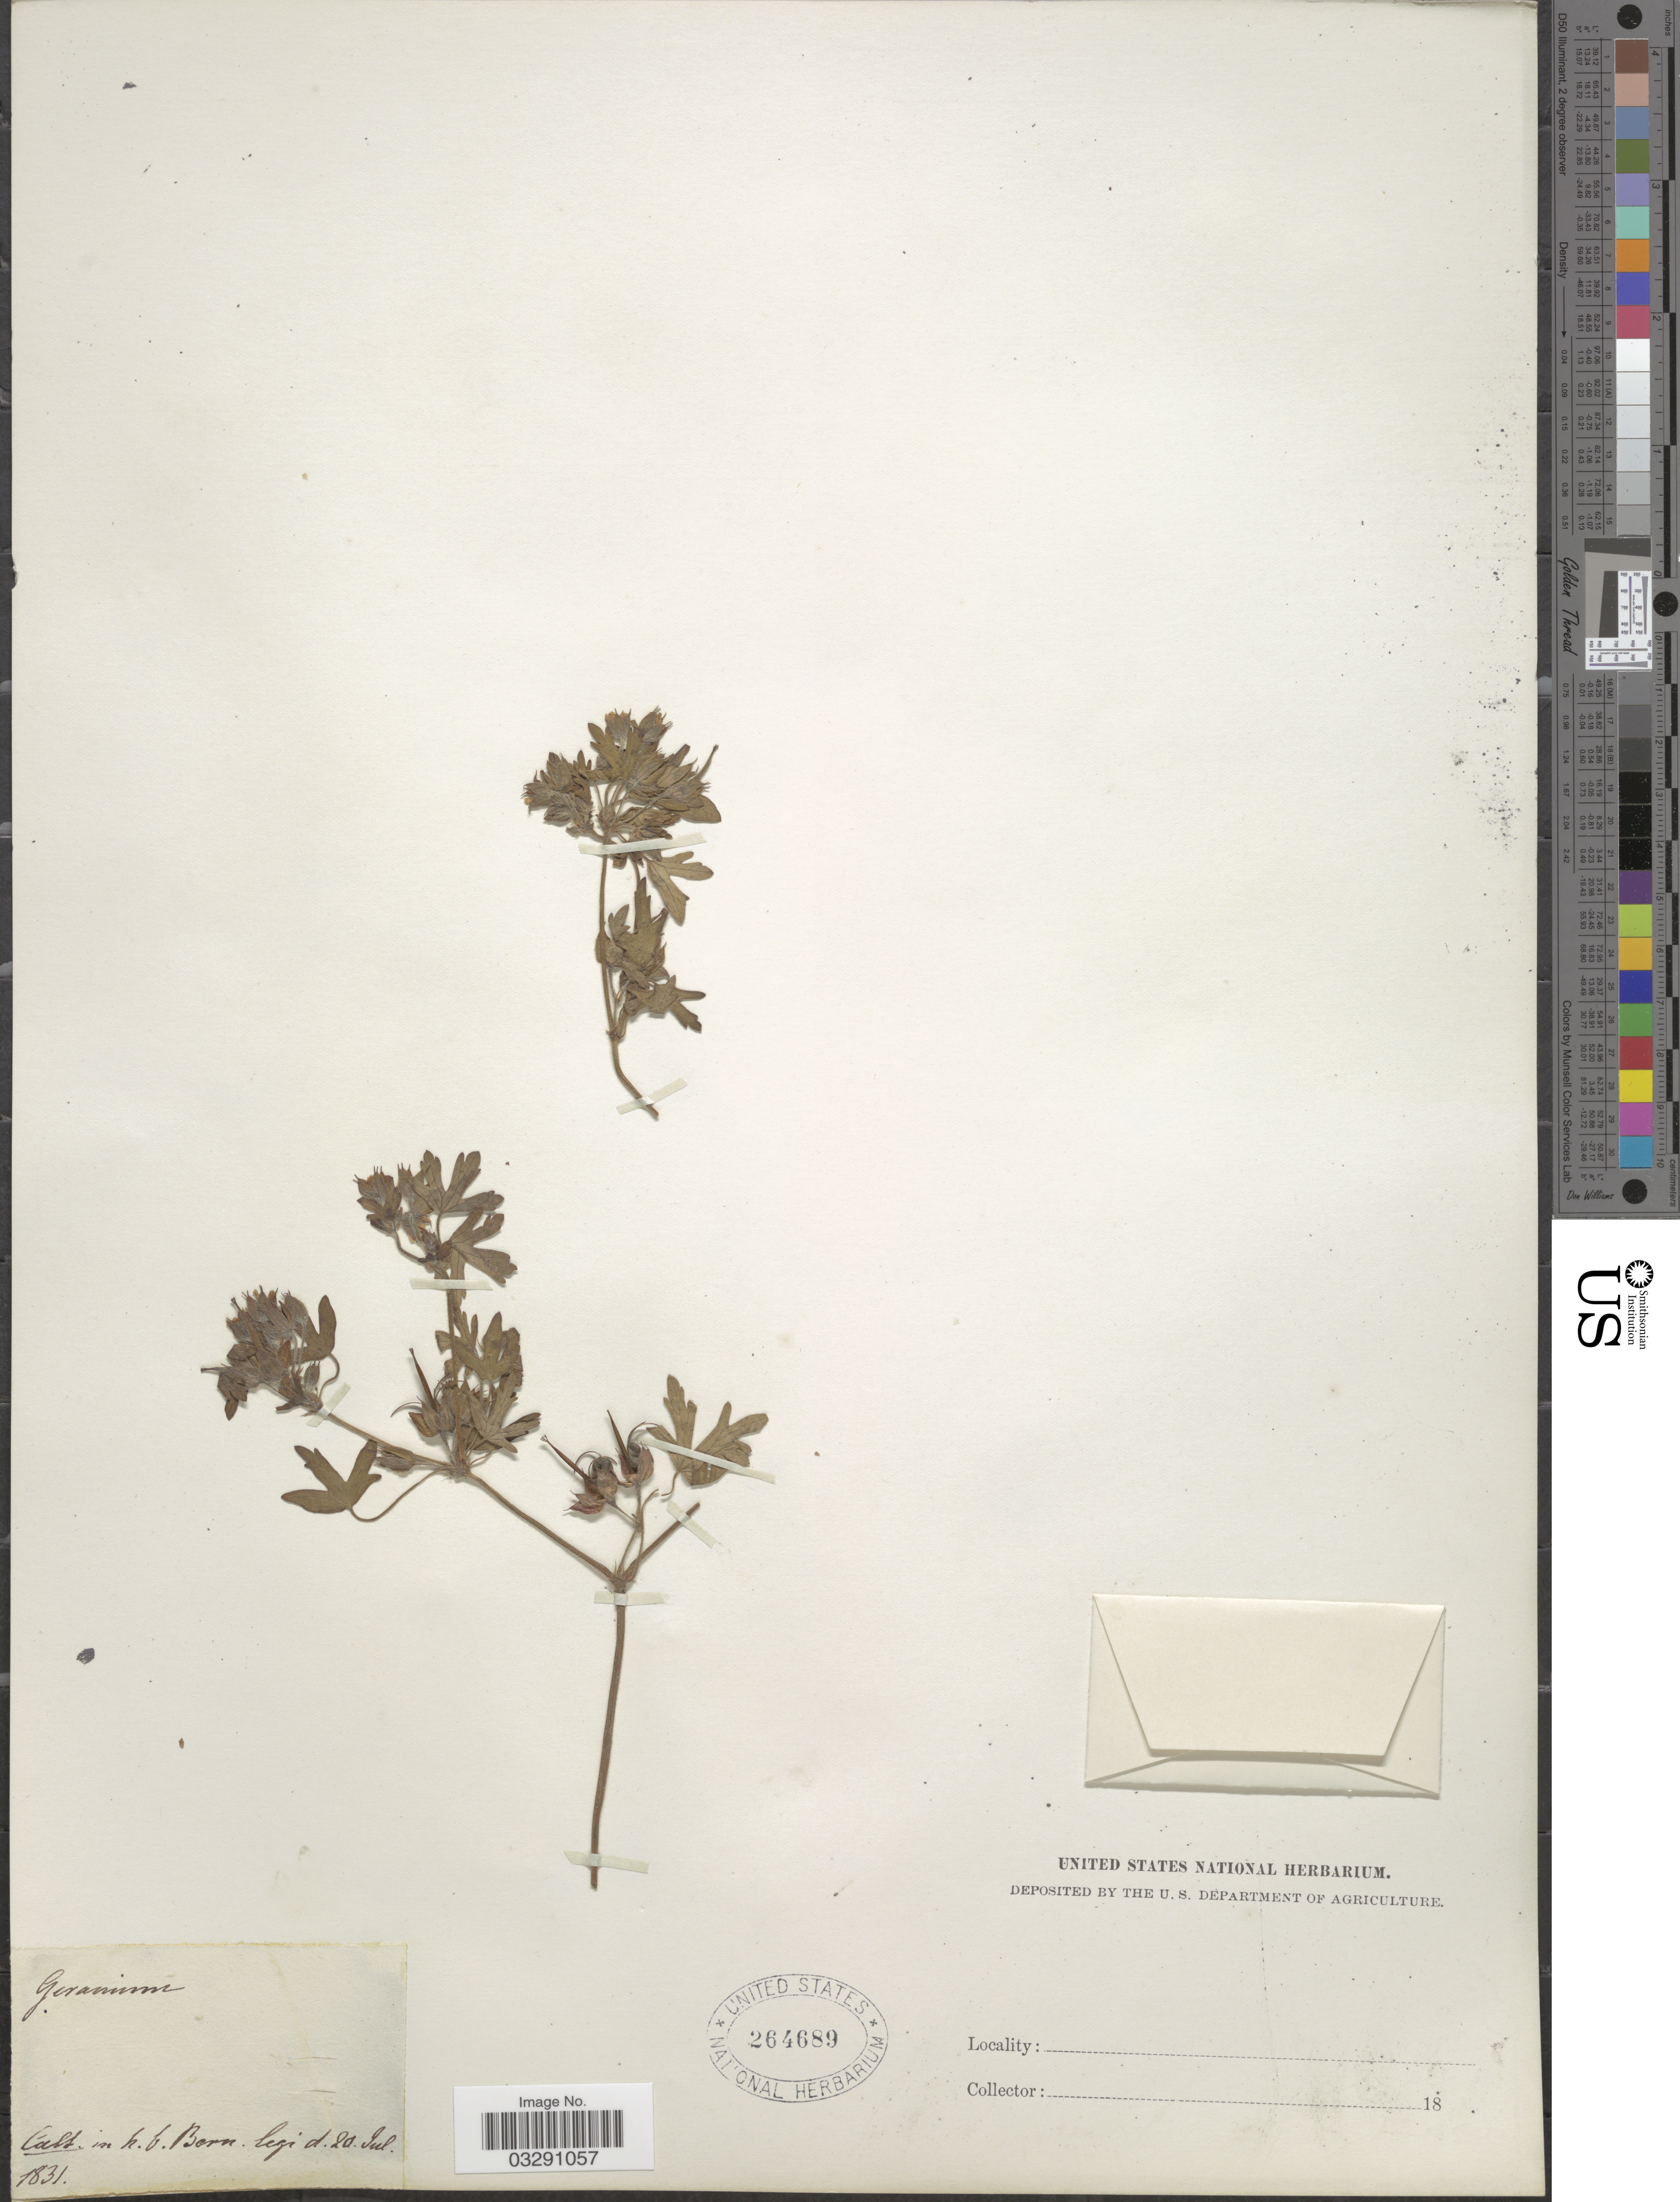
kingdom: Plantae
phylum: Tracheophyta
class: Magnoliopsida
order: Geraniales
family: Geraniaceae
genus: Geranium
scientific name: Geranium sp.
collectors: ex herb. United States National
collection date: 1831-07-20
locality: Cult. in h.b. Born.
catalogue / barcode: US 264689